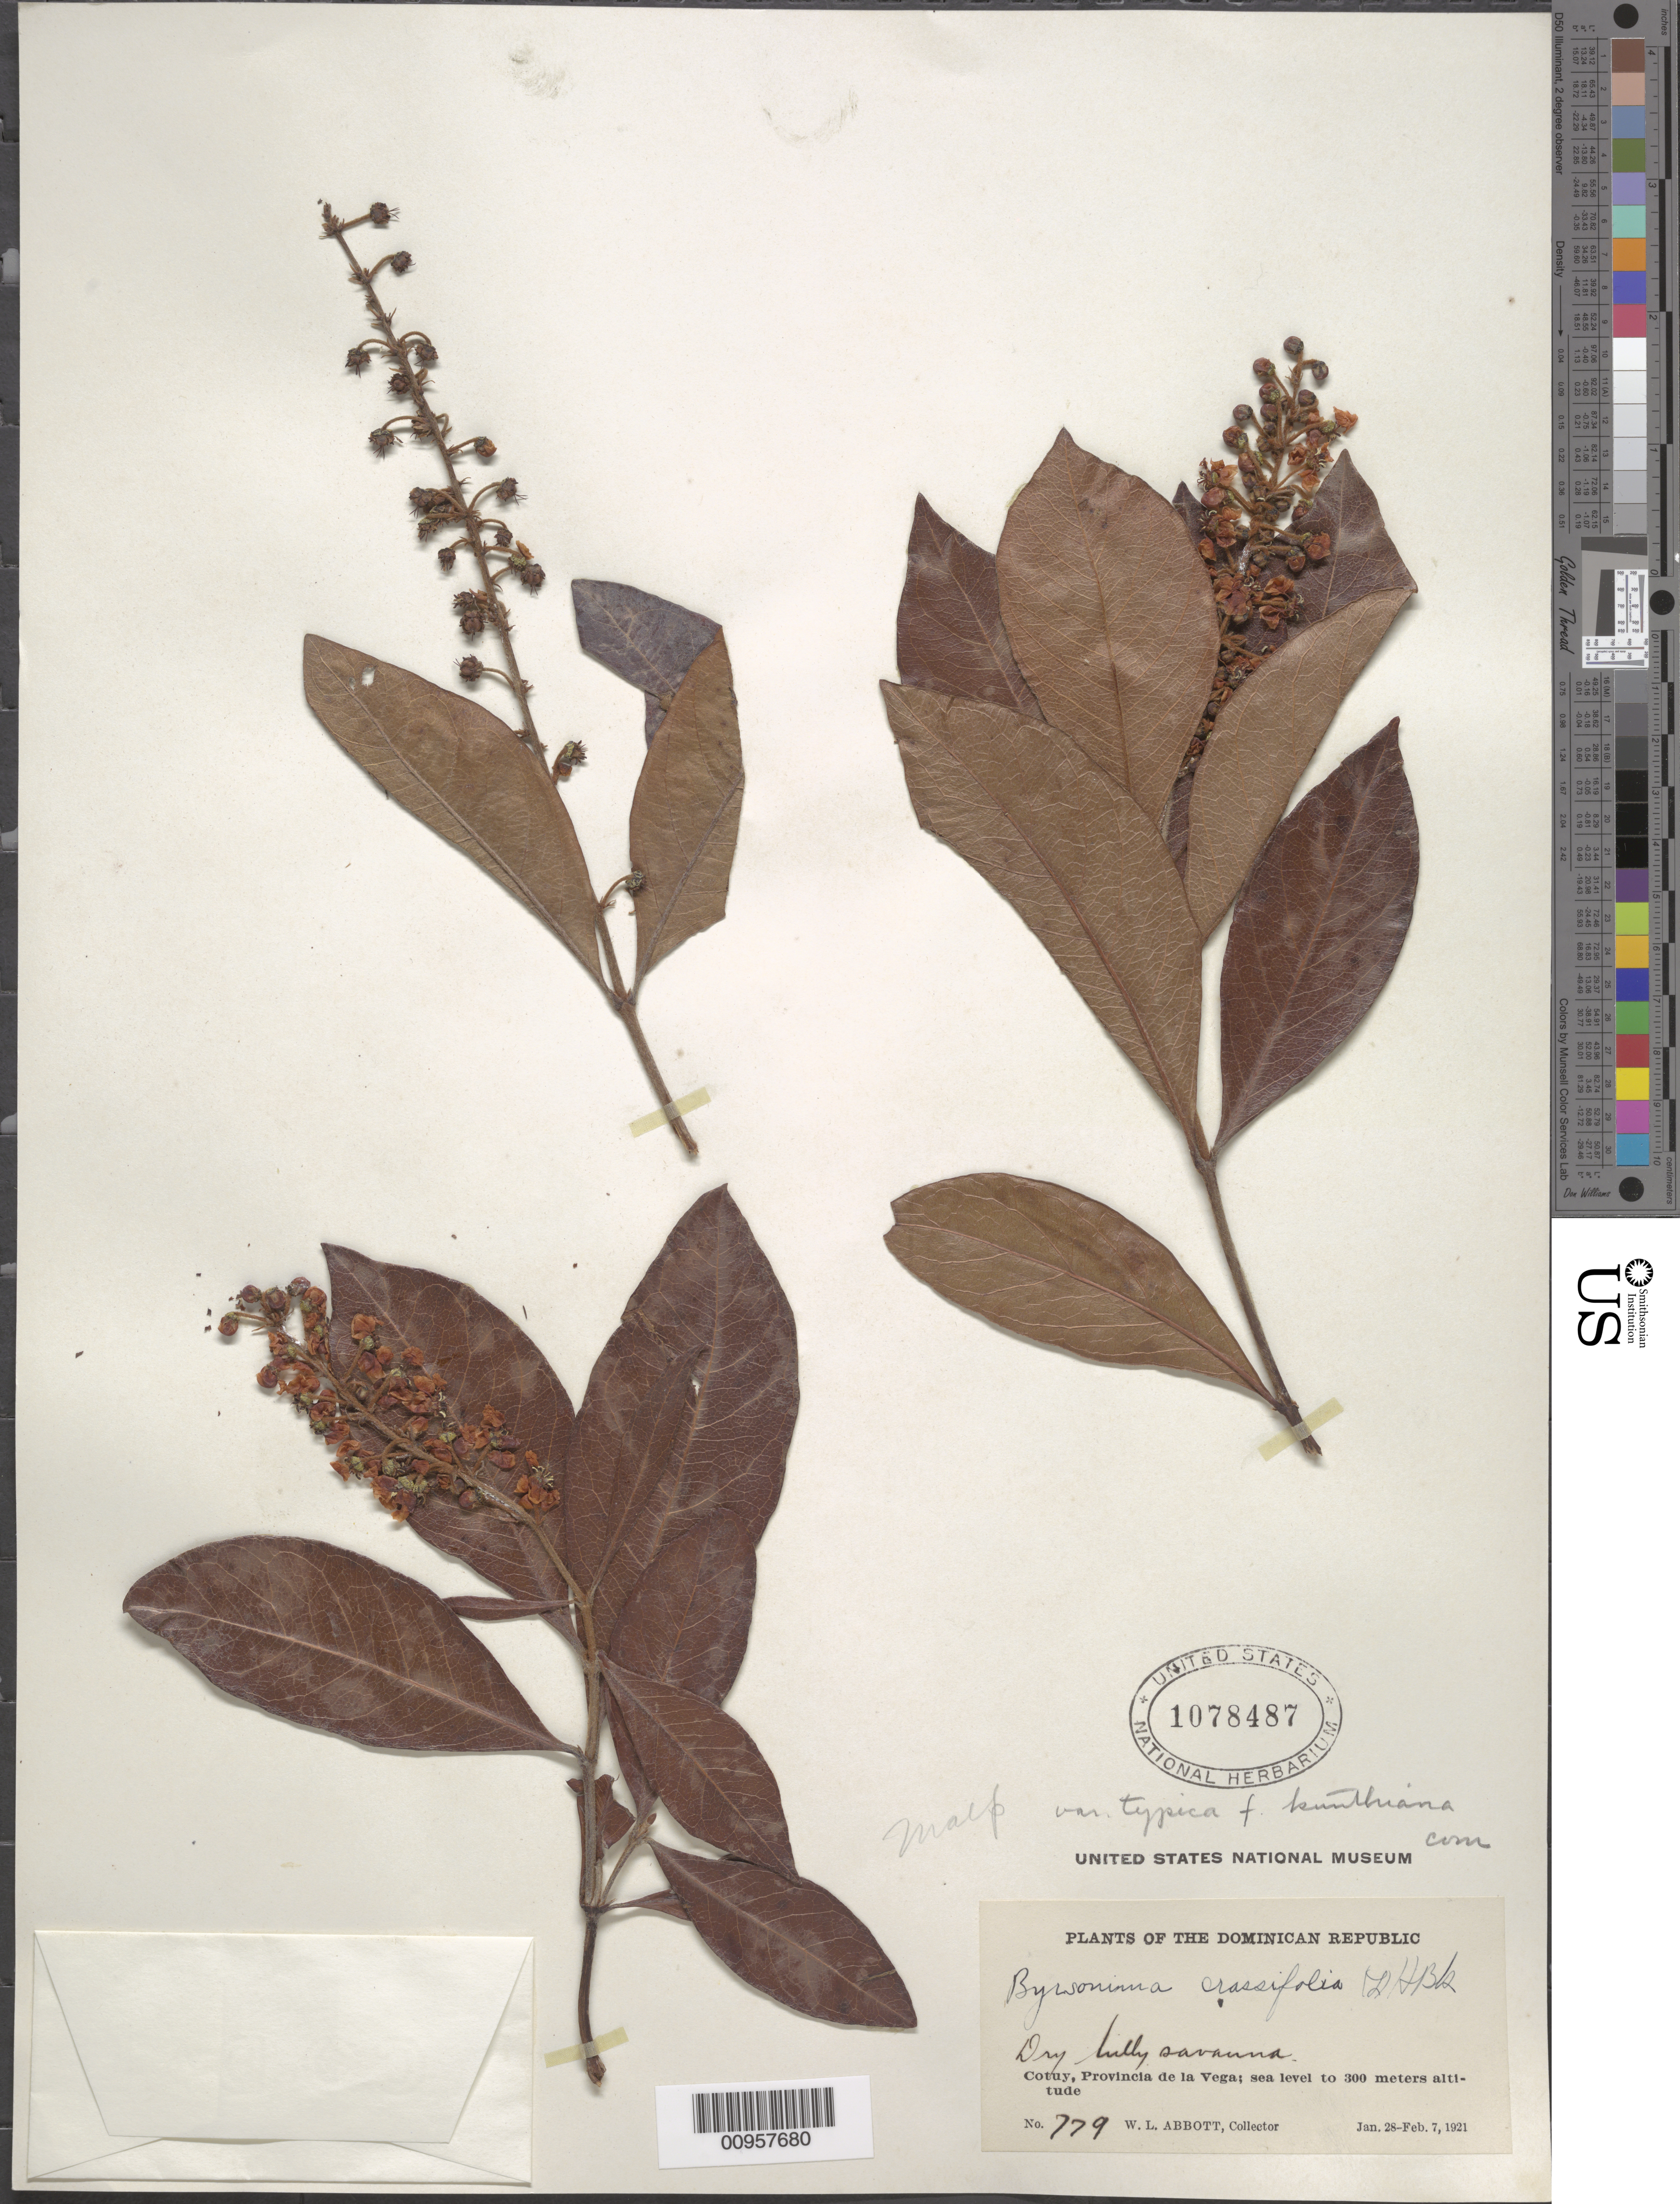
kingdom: Plantae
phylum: Tracheophyta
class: Magnoliopsida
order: Malpighiales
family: Malpighiaceae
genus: Byrsonima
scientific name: Byrsonima crassifolia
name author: (L.) Kunth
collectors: W. L. Abbott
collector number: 779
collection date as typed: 28 Jan 1921 to 07 Feb 1921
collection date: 1921-01-28/1921-02-07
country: Dominican Republic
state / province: La Vega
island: Hispaniola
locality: Cotuy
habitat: Dry hilly savanna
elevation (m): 0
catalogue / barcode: US 1078487